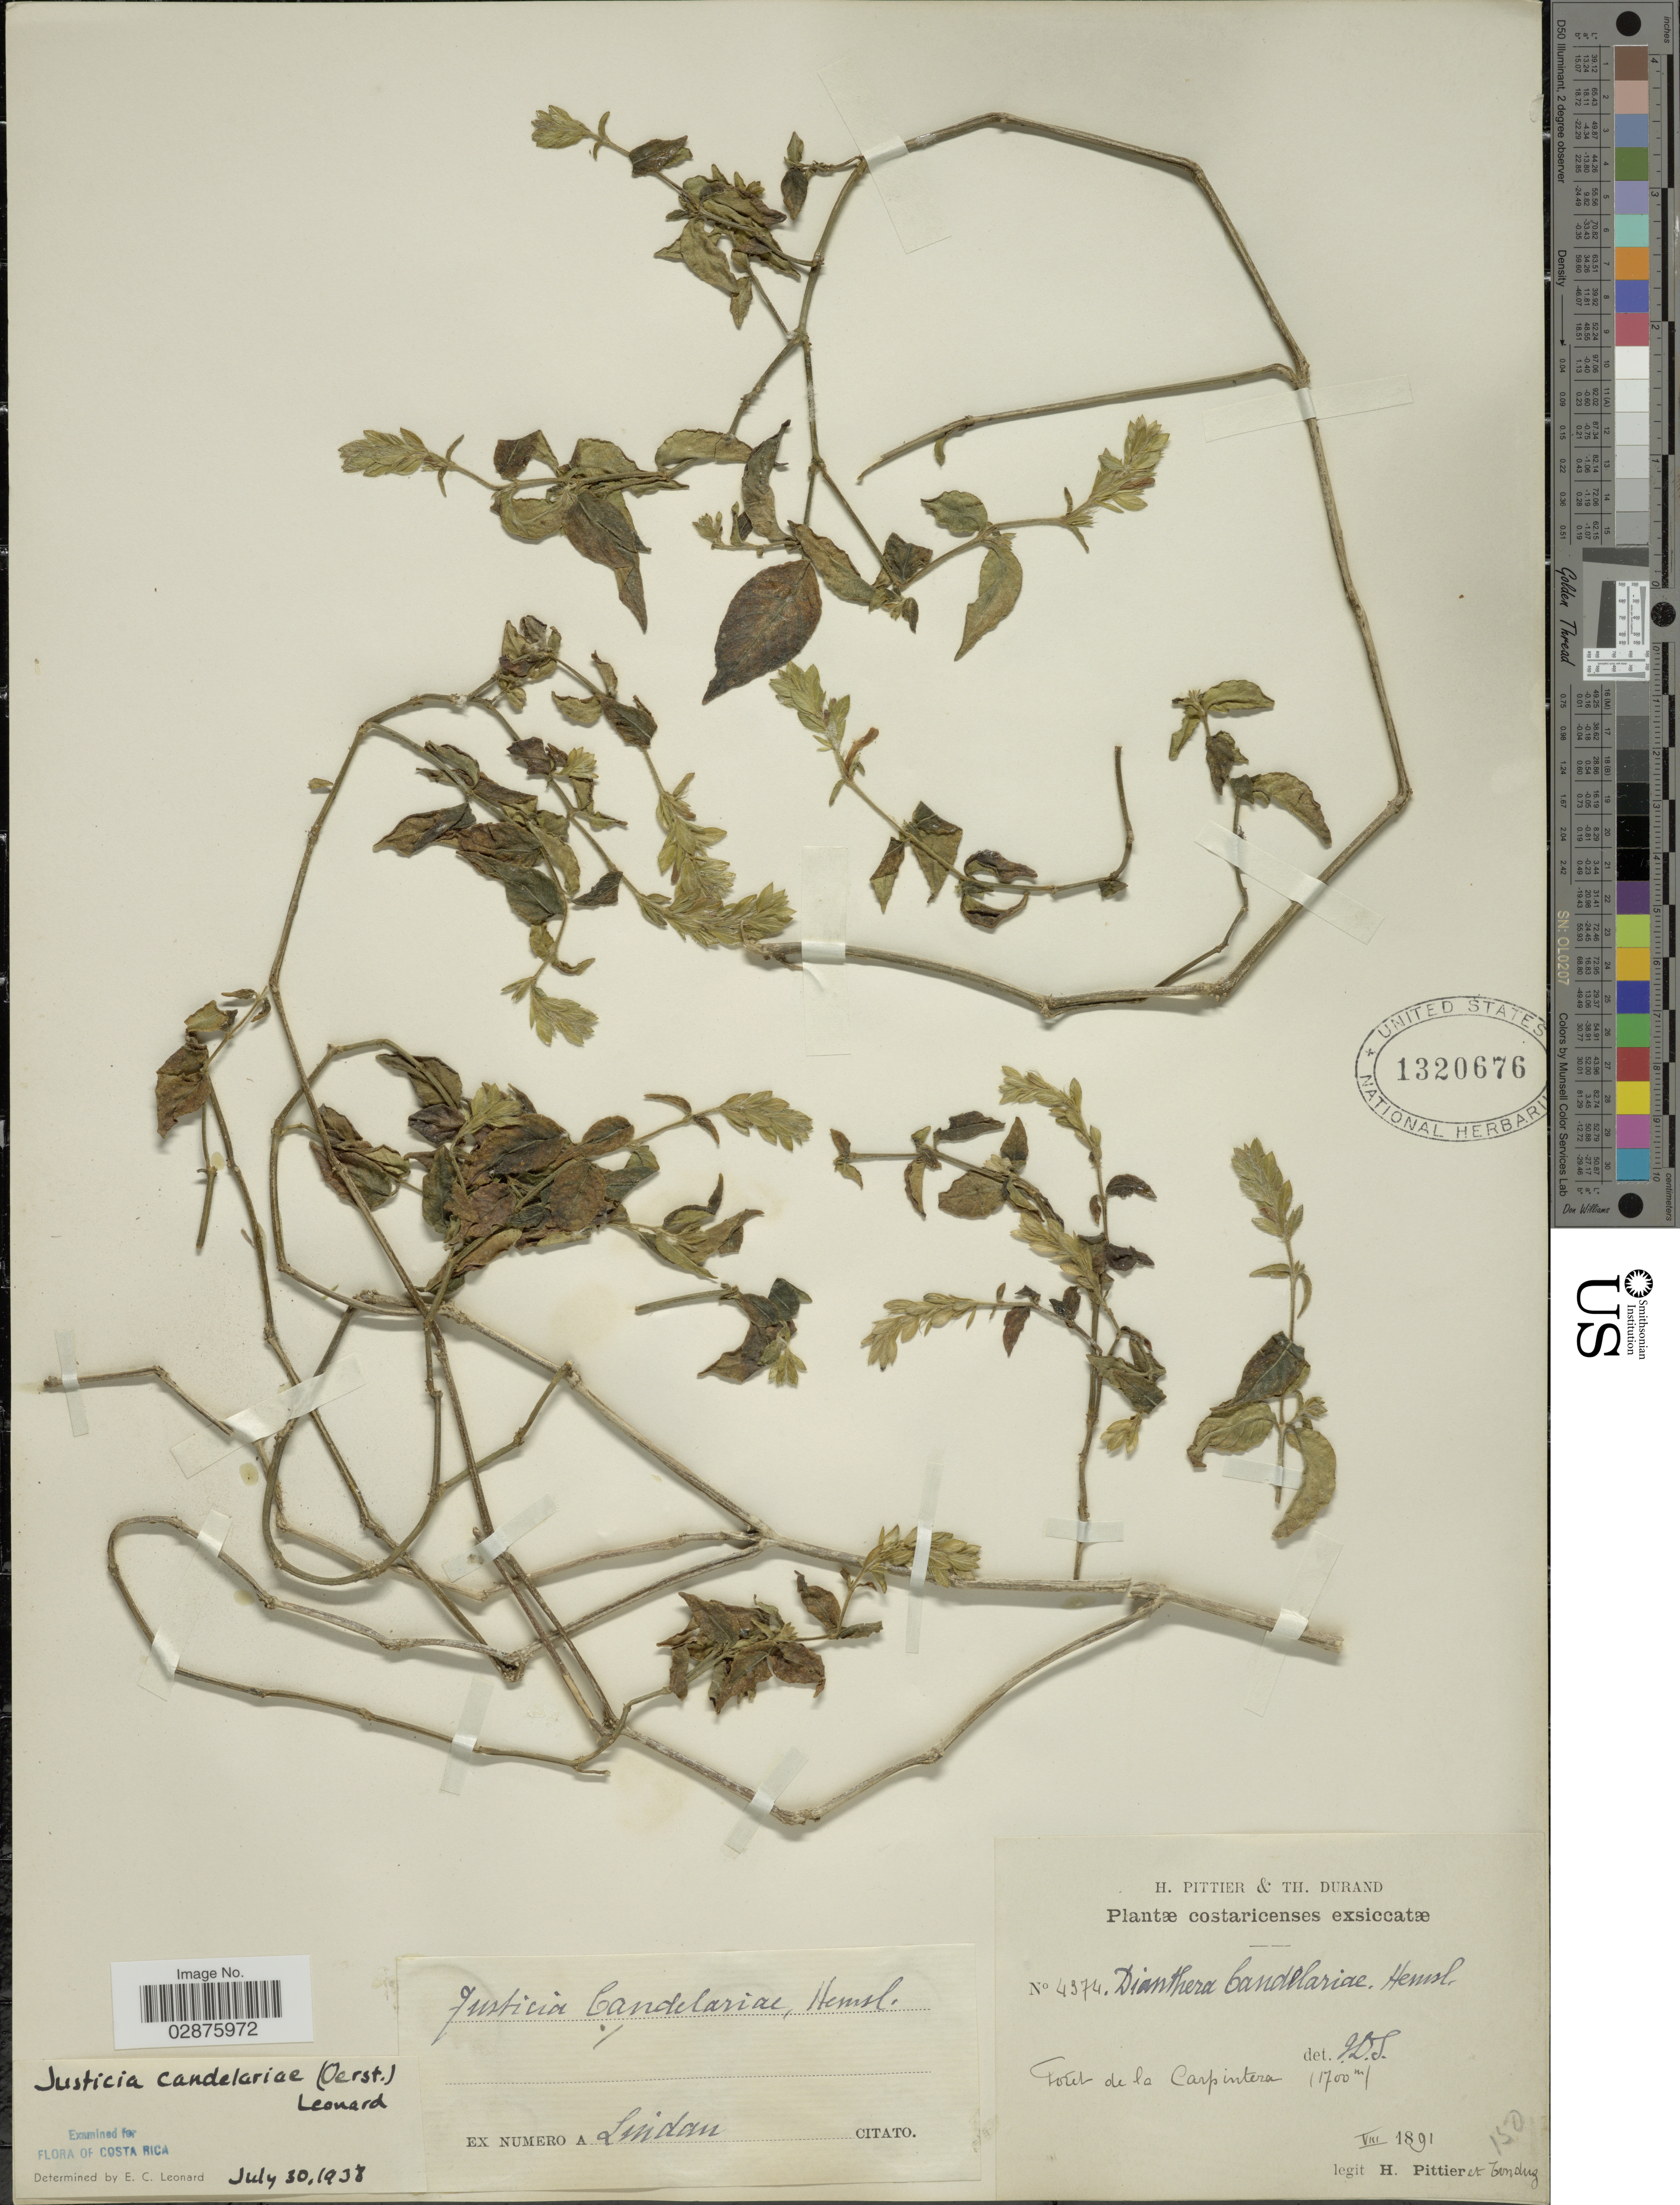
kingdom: Plantae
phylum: Tracheophyta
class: Magnoliopsida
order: Lamiales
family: Acanthaceae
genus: Justicia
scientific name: Justicia candelariae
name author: (Oerst.) Leonard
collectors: H. F. Pittier & Tonduz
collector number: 150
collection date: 1891-08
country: Costa Rica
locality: Forets de la Carpintera.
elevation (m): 1700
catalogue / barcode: US 1320676